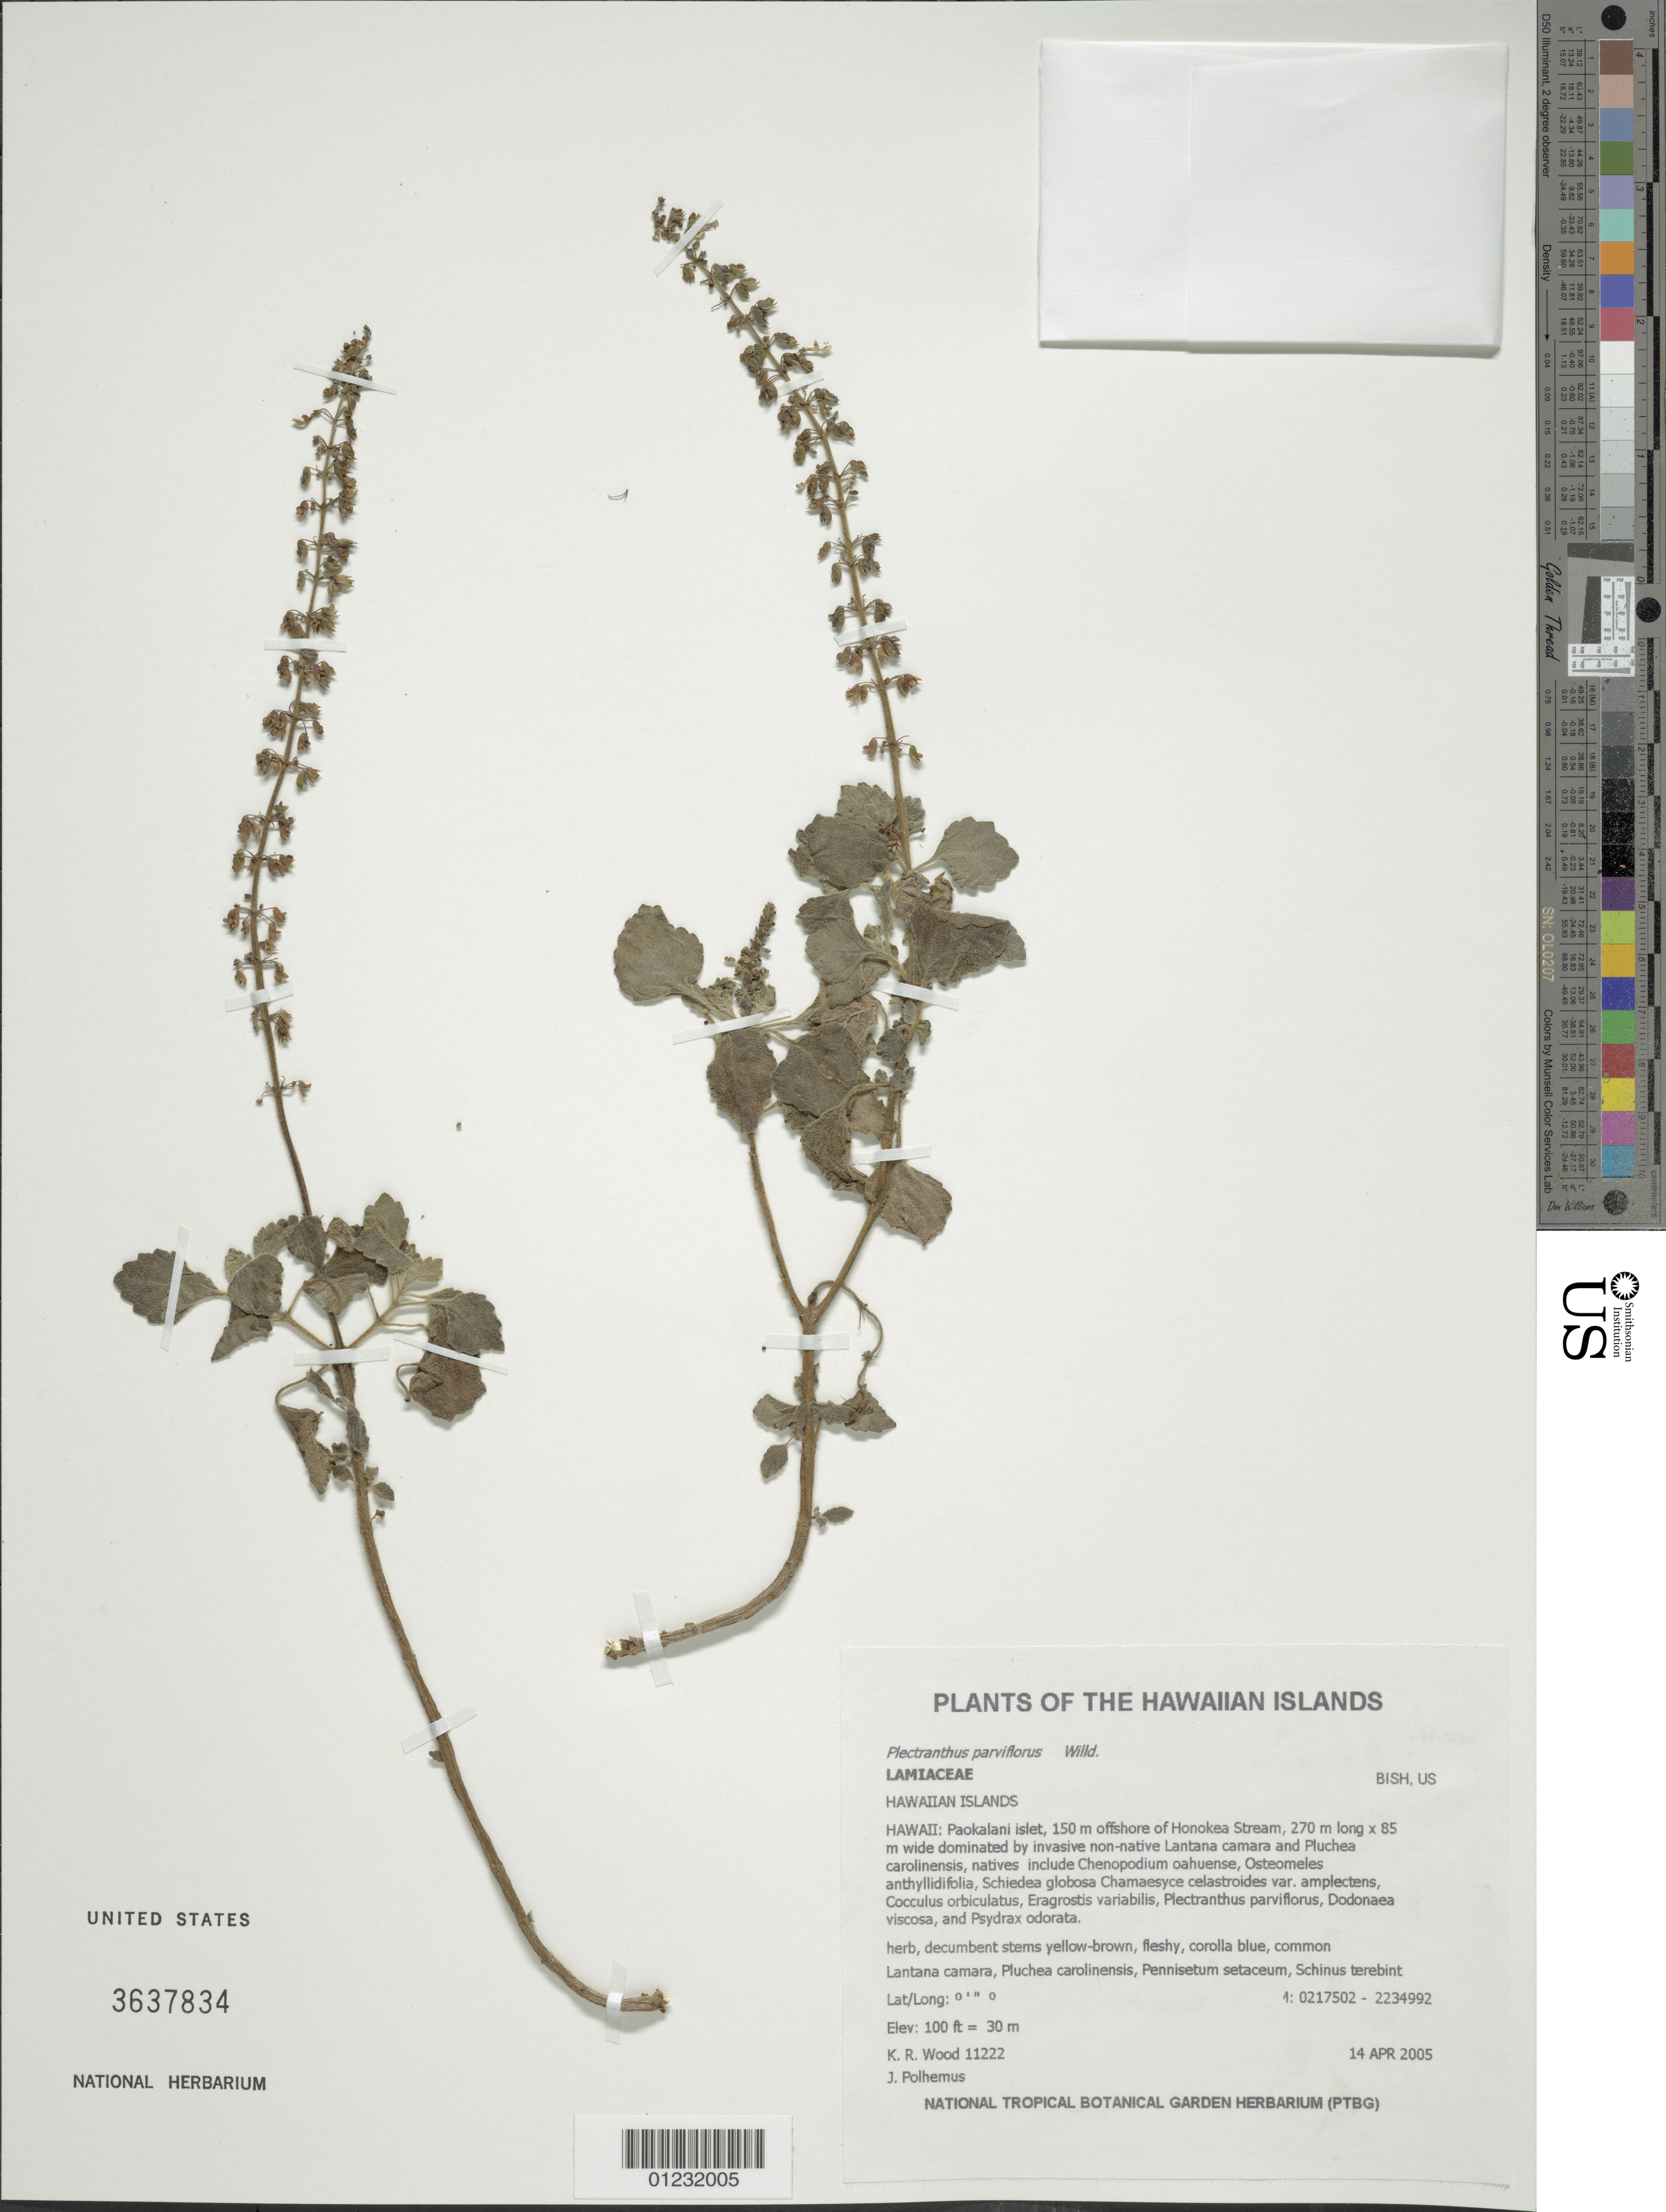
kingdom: Plantae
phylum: Tracheophyta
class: Magnoliopsida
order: Lamiales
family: Lamiaceae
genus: Coleus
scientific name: Coleus australis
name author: (Br.) A.J. Paton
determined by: Wagner, W. L., (BOT), Smithsonian Institution - National Museum of Natural History (UNITED STATES)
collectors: K. R. Wood & J. Polhemus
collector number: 11222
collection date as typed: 14 Apr 2005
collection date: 2005-04-14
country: United States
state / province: Hawaii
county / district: Hawaii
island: Hawaii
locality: Paokalani Islet, 150 m offshore of Honokea Stream.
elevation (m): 30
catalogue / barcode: US 3637834